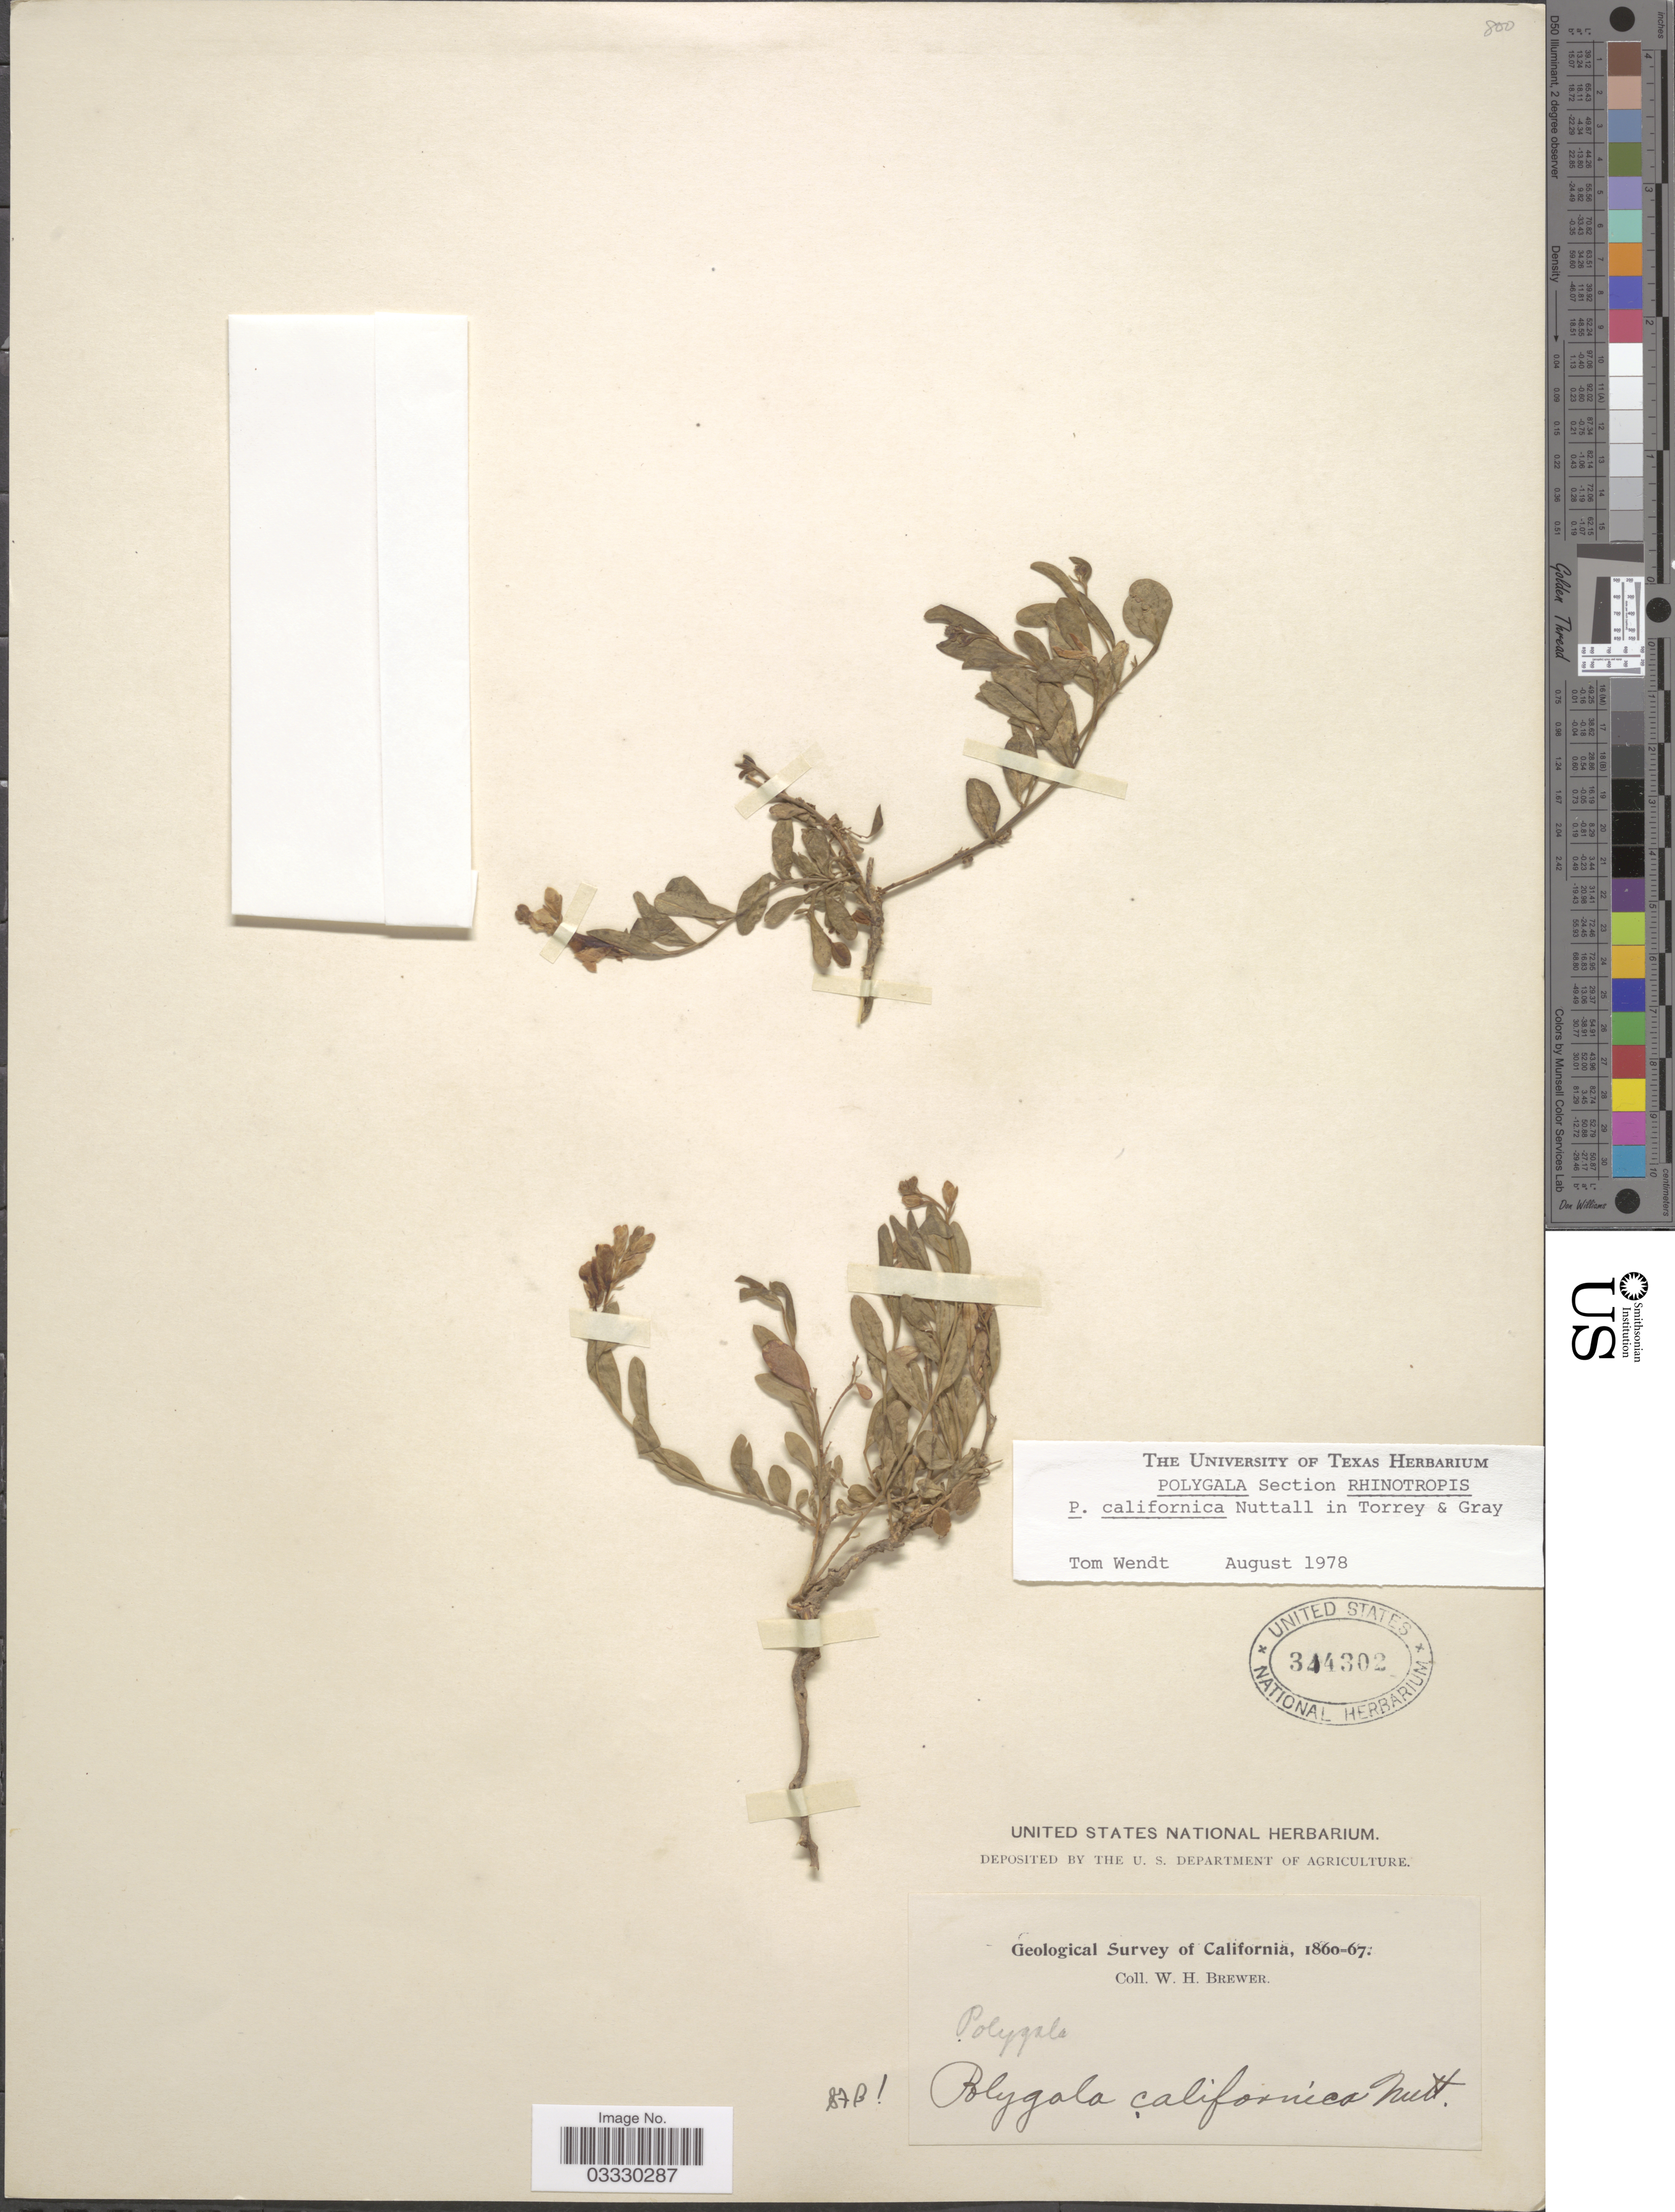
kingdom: Plantae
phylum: Tracheophyta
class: Magnoliopsida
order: Fabales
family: Polygalaceae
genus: Rhinotropis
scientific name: Rhinotropis californica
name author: (Nutt.) J.R. Abbott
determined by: Strong, Mark T., (BOT), Smithsonian Institution - National Museum of Natural History (UNITED STATES)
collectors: W. H. Brewer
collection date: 1860/1867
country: United States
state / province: California